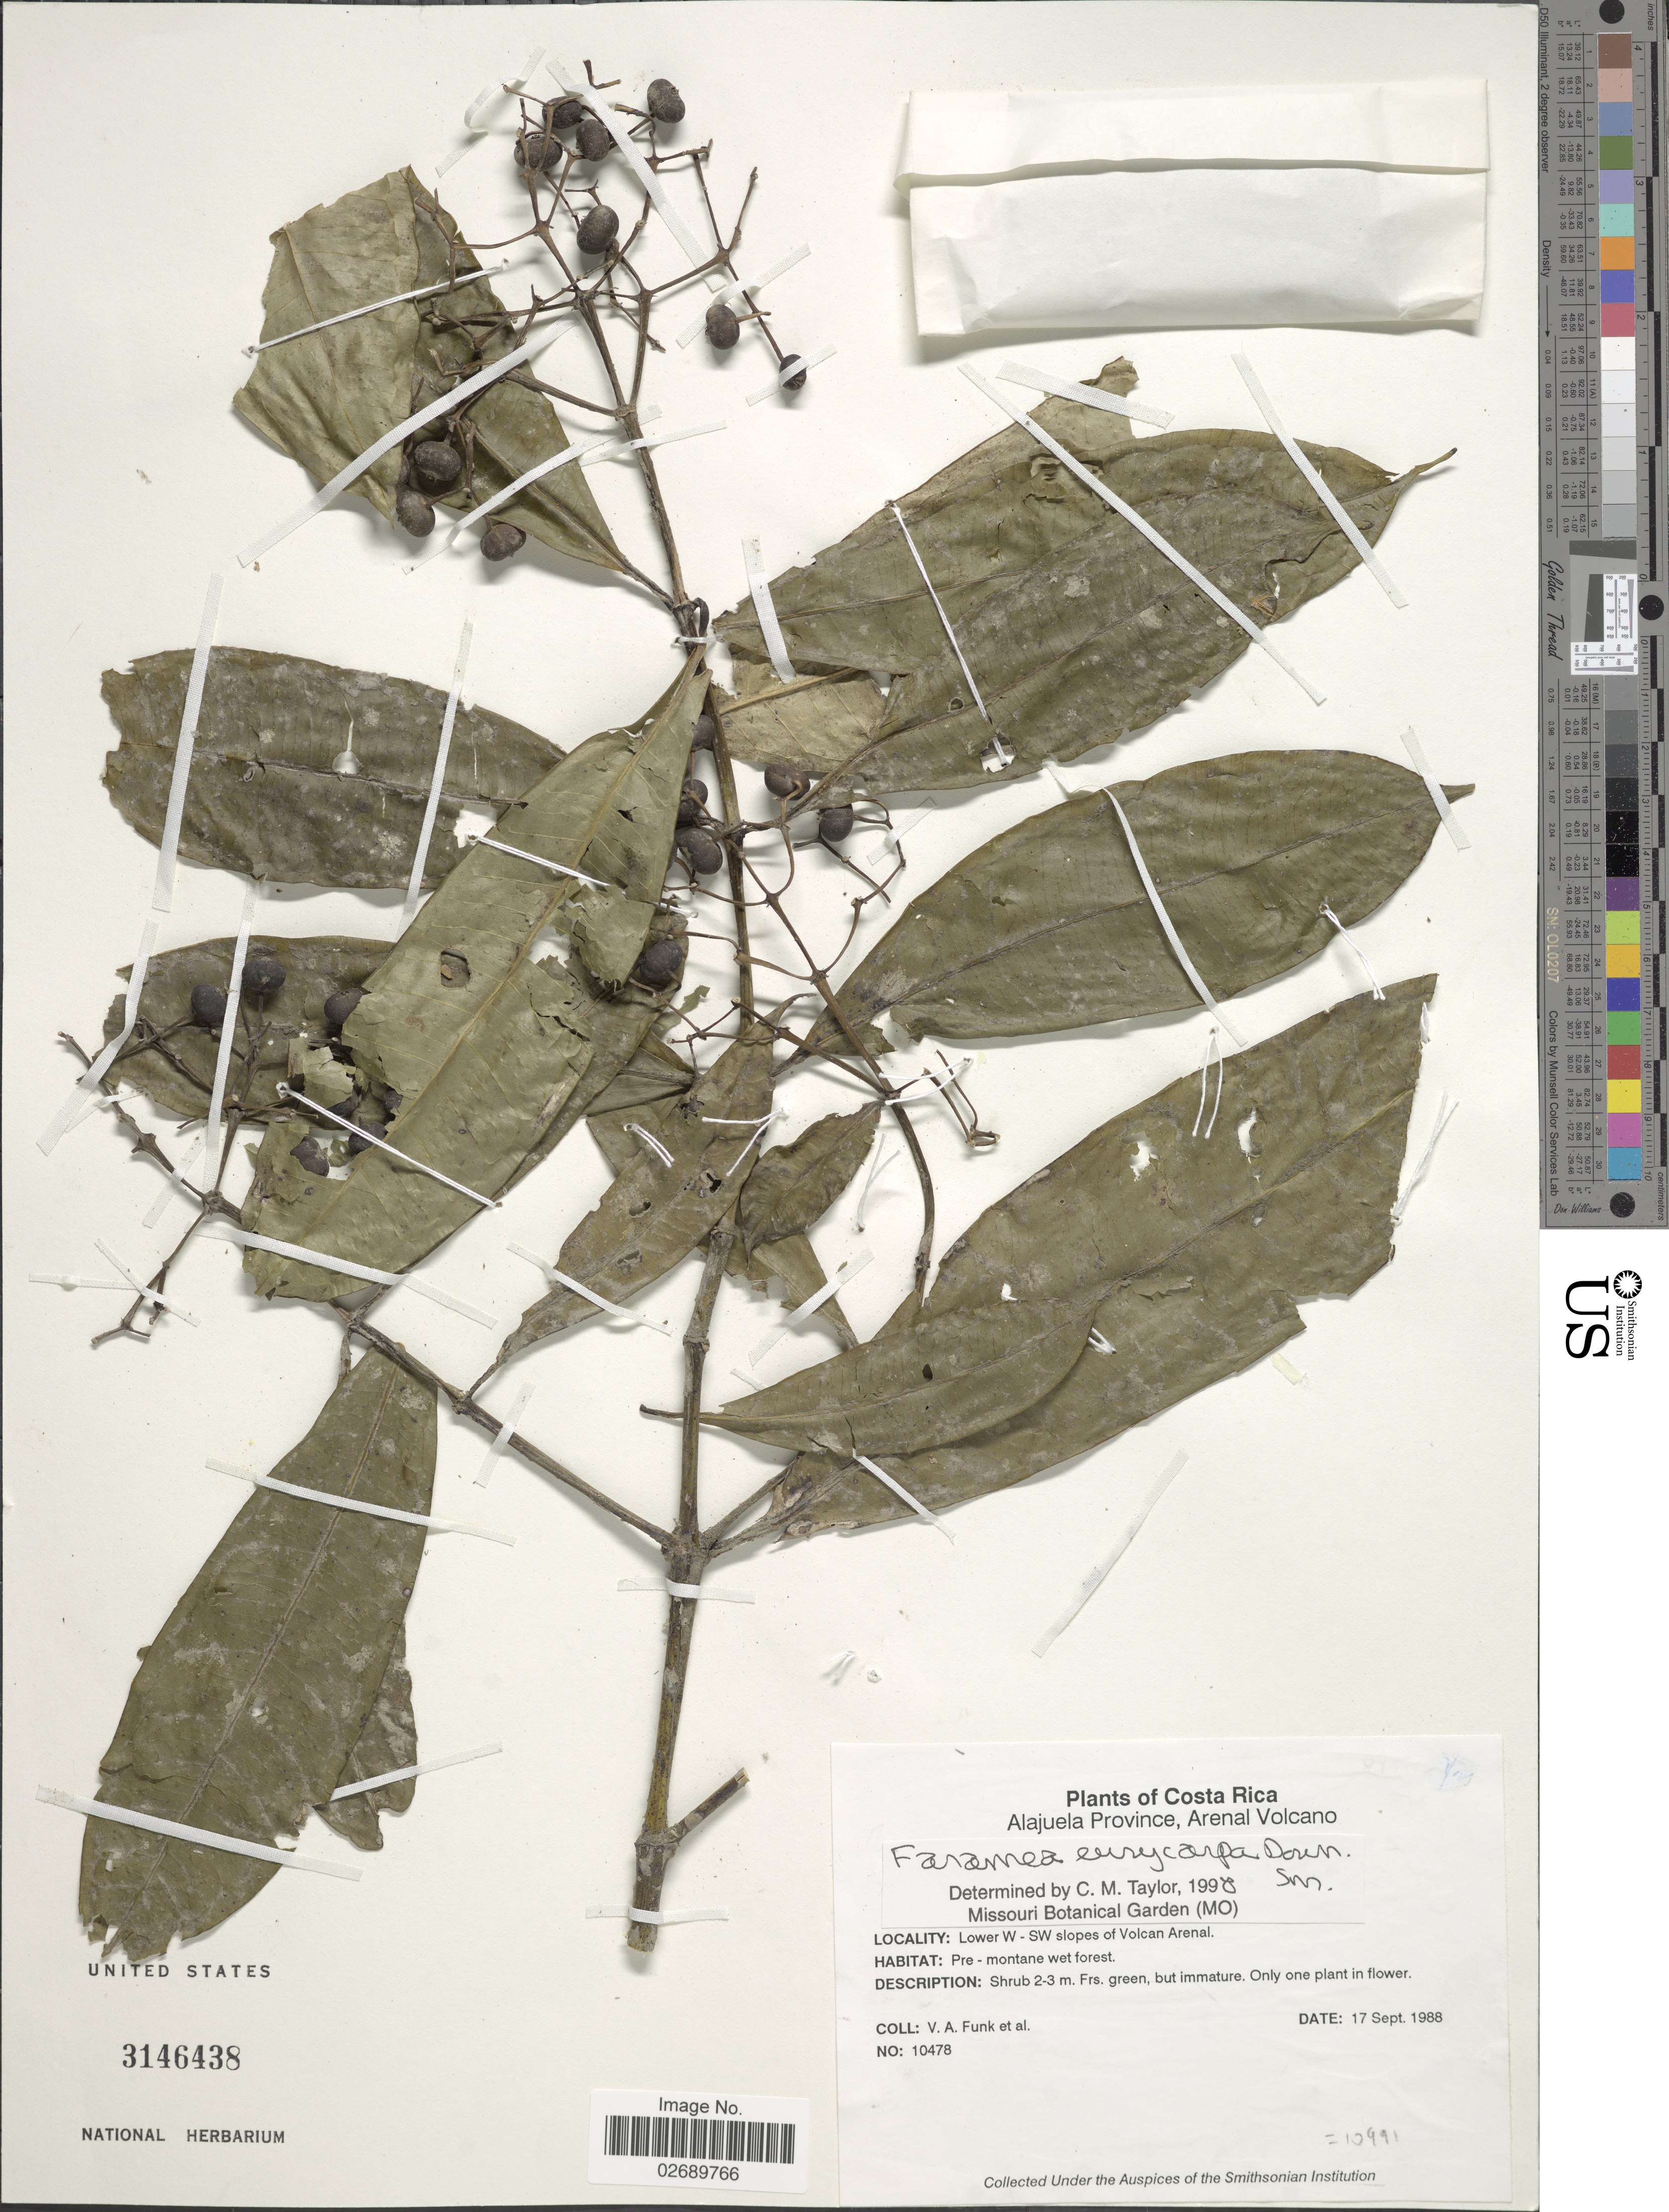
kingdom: Plantae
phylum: Tracheophyta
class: Magnoliopsida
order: Gentianales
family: Rubiaceae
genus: Faramea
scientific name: Faramea eurycarpa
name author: Donn. Sm.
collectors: V. Funk & et al.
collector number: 10478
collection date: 1988-09-17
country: Costa Rica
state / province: Alajuela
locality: Arenal Volcano. Lower W-SW slopes of Volcan Arenal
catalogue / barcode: US 3146438